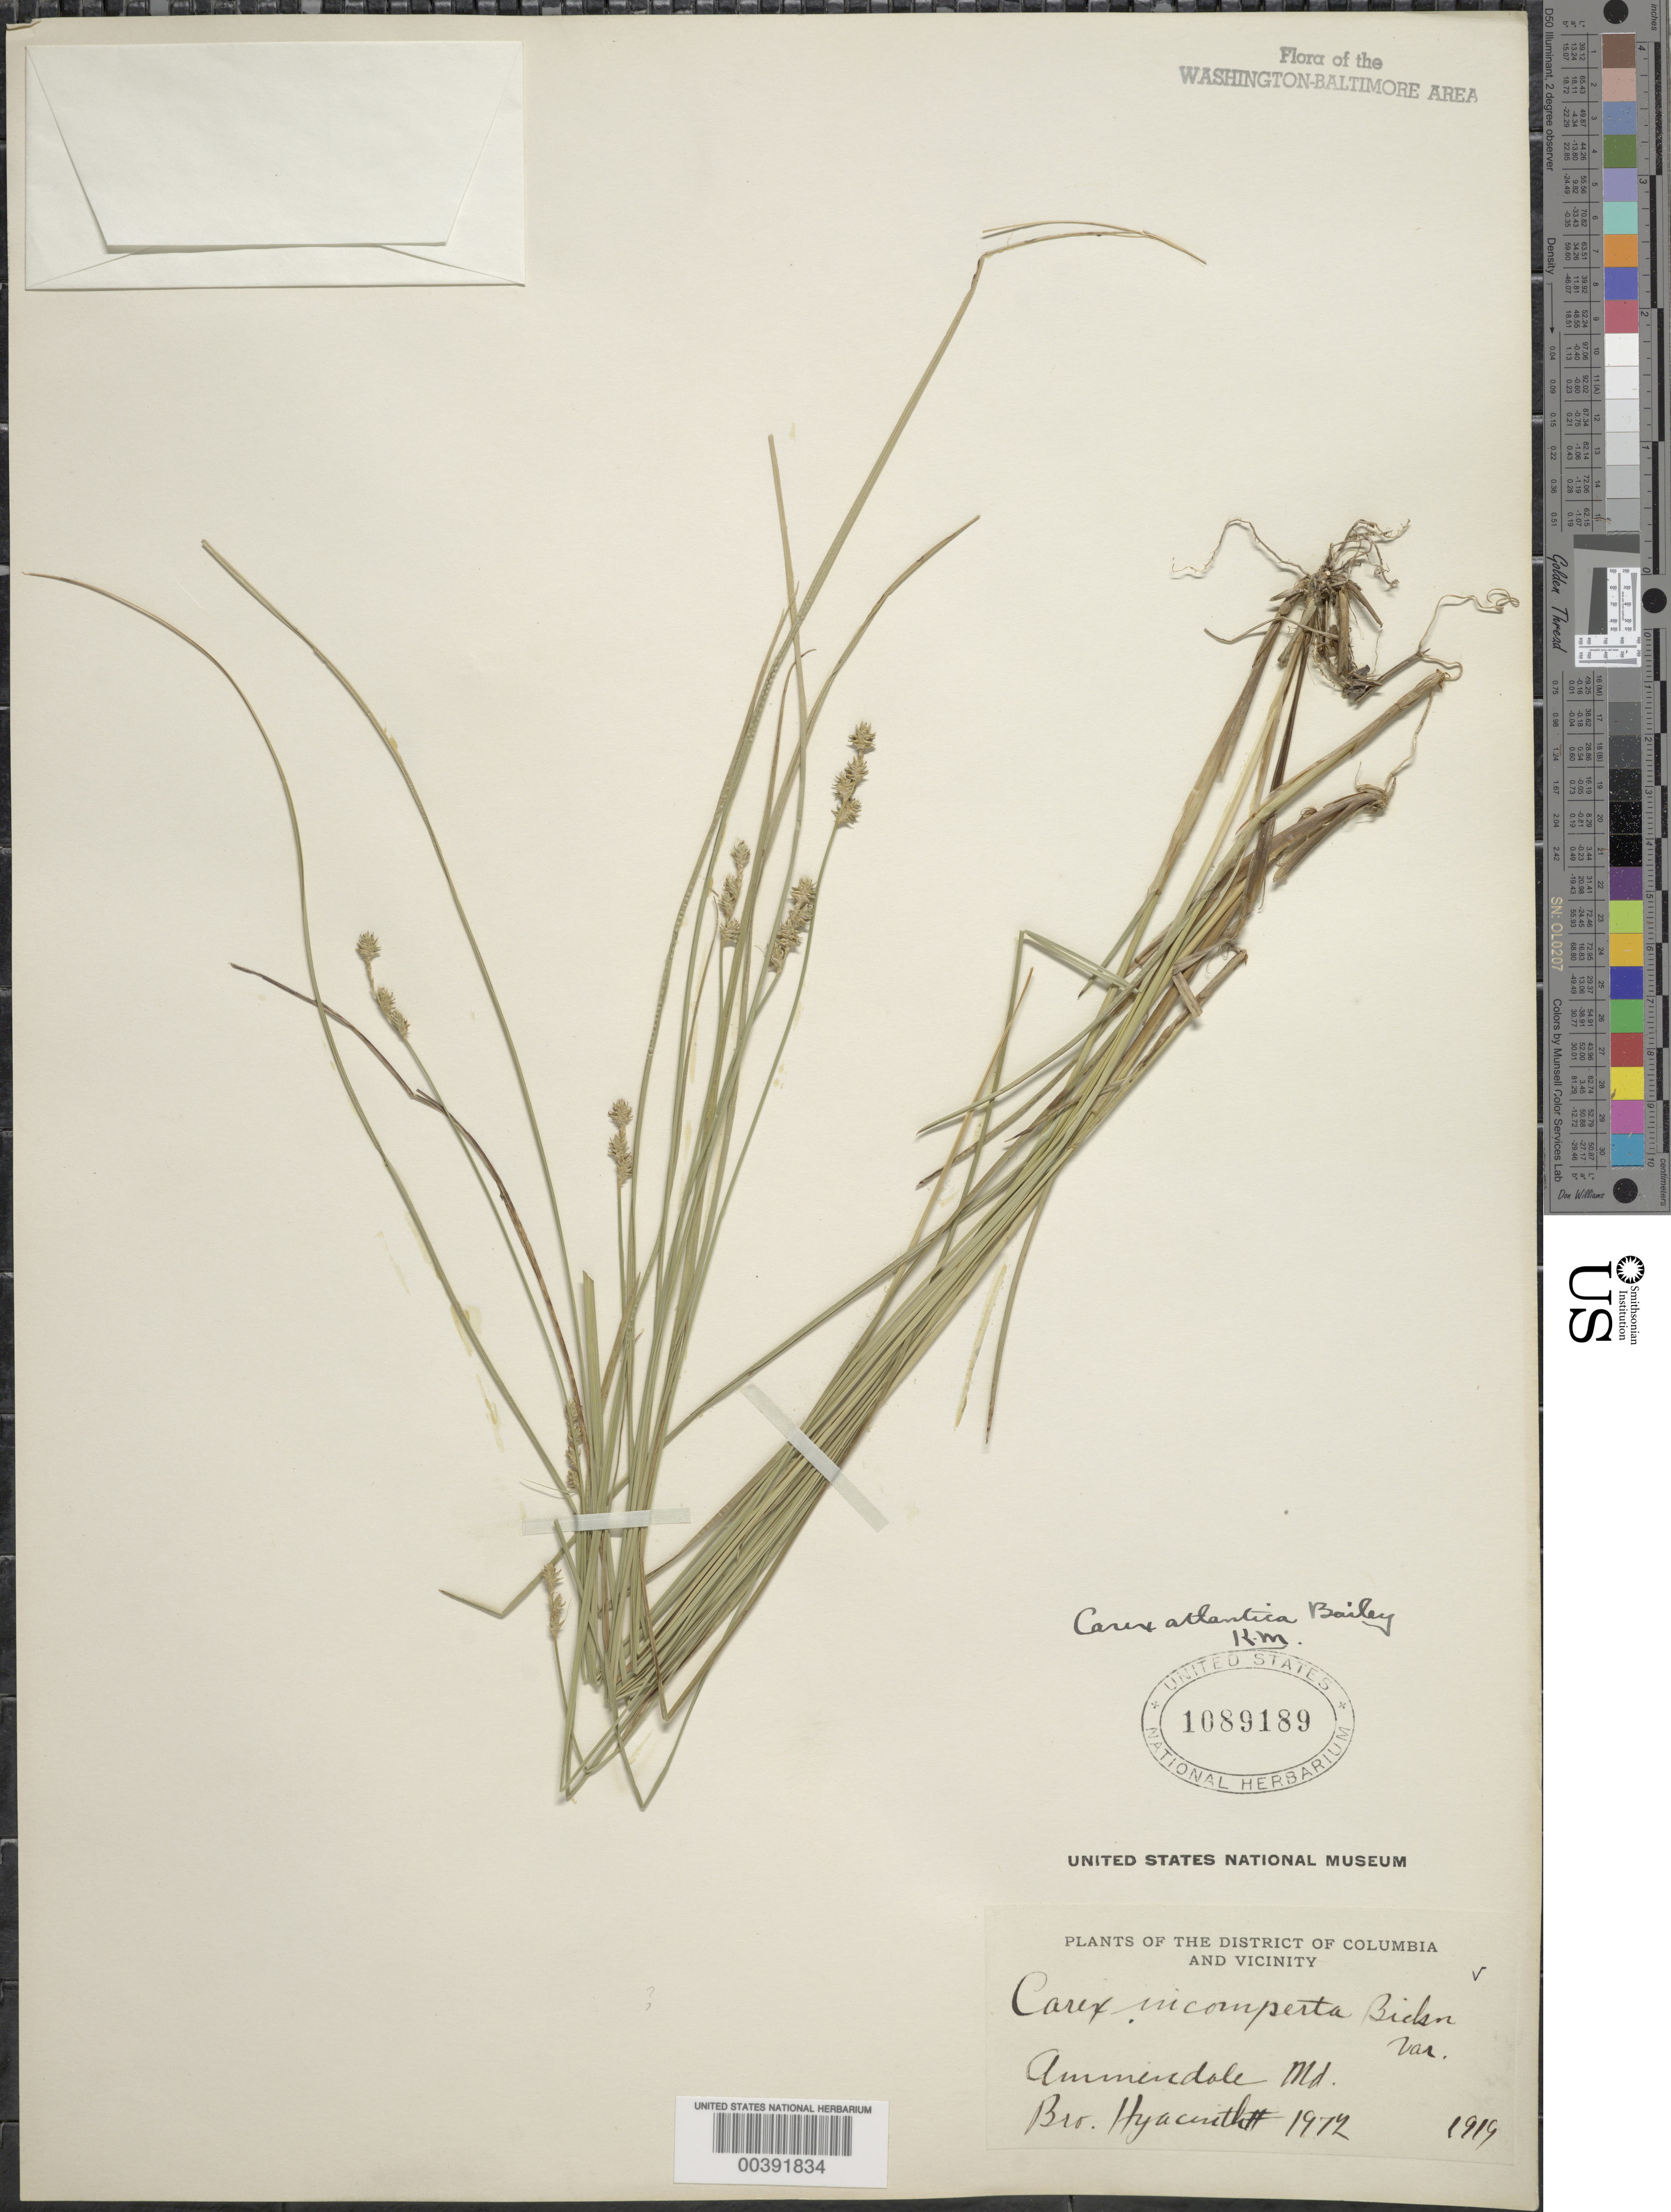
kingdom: Plantae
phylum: Tracheophyta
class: Liliopsida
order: Poales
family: Cyperaceae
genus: Carex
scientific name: Carex atlantica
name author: L.H. Bailey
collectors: F. Hyacinth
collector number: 1972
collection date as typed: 1919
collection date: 1919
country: United States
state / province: Maryland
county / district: Prince George's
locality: Ammendale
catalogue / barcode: US 1089189